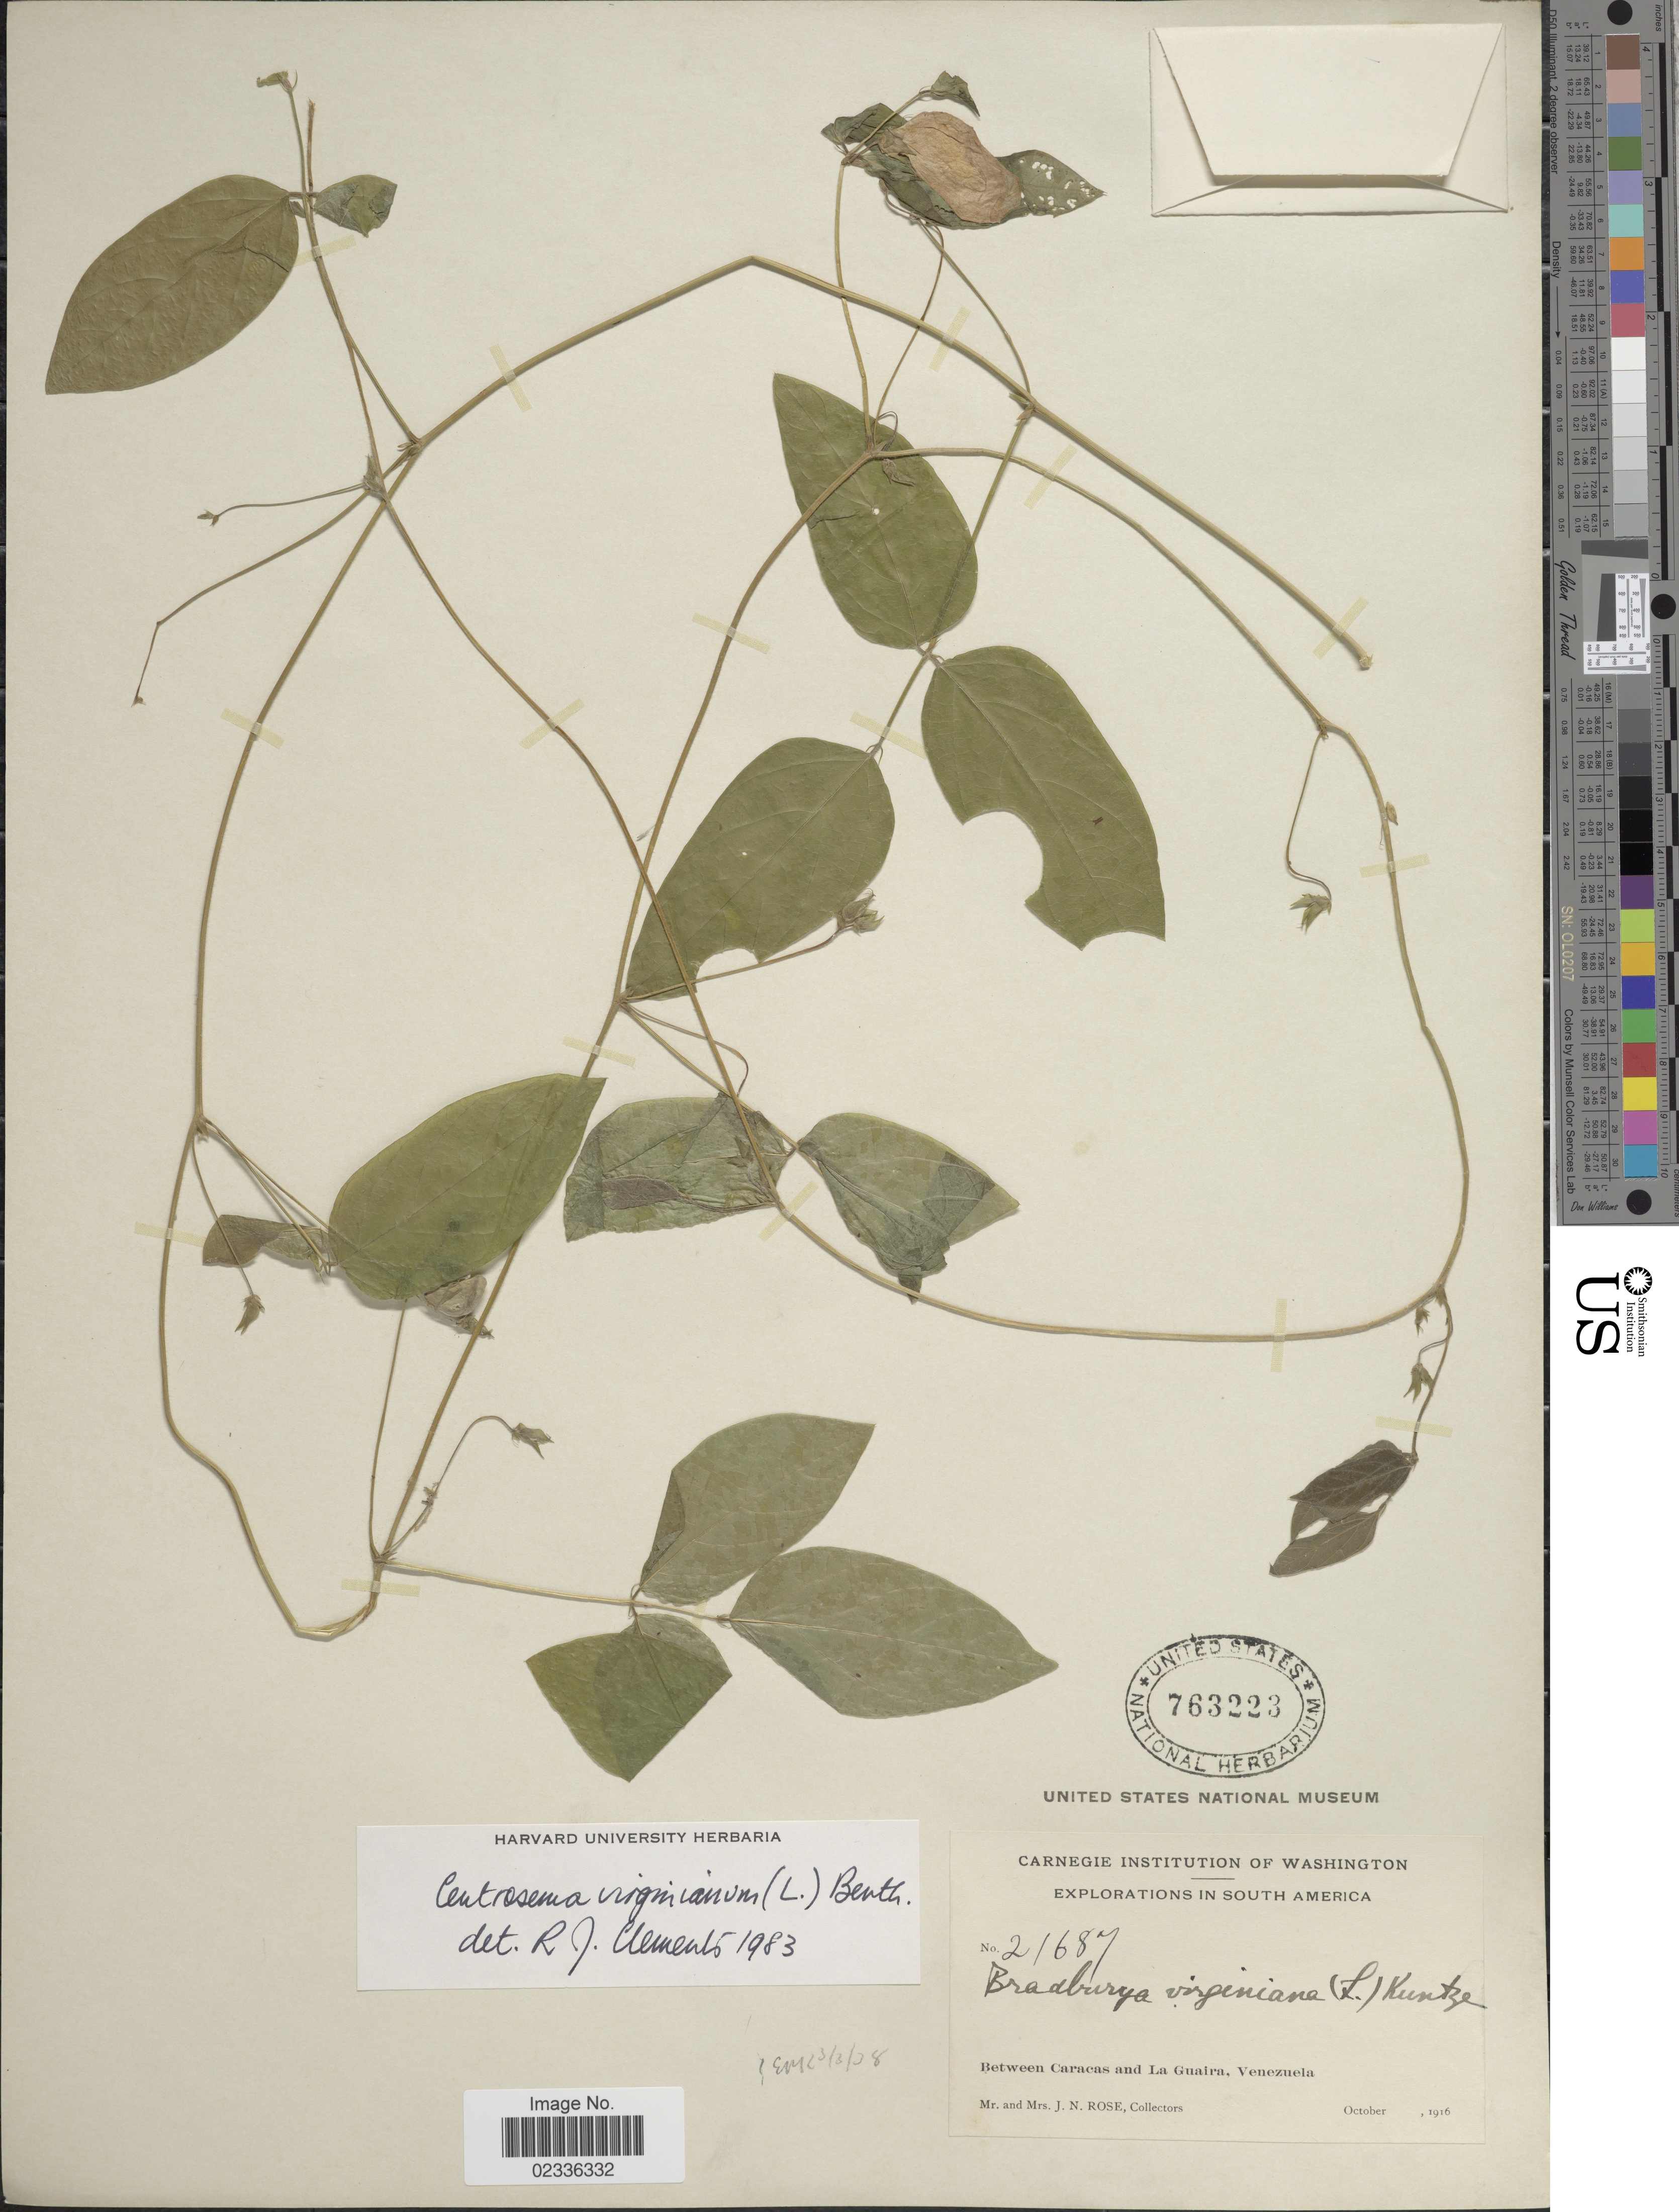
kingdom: Plantae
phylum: Tracheophyta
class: Magnoliopsida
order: Fabales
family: Fabaceae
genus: Centrosema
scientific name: Centrosema virginianum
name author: (L.) Benth.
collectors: J. N. Rose & L. B. Rose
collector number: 21687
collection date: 1916-10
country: Venezuela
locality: Between Caracas and La Guaira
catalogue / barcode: US 763223